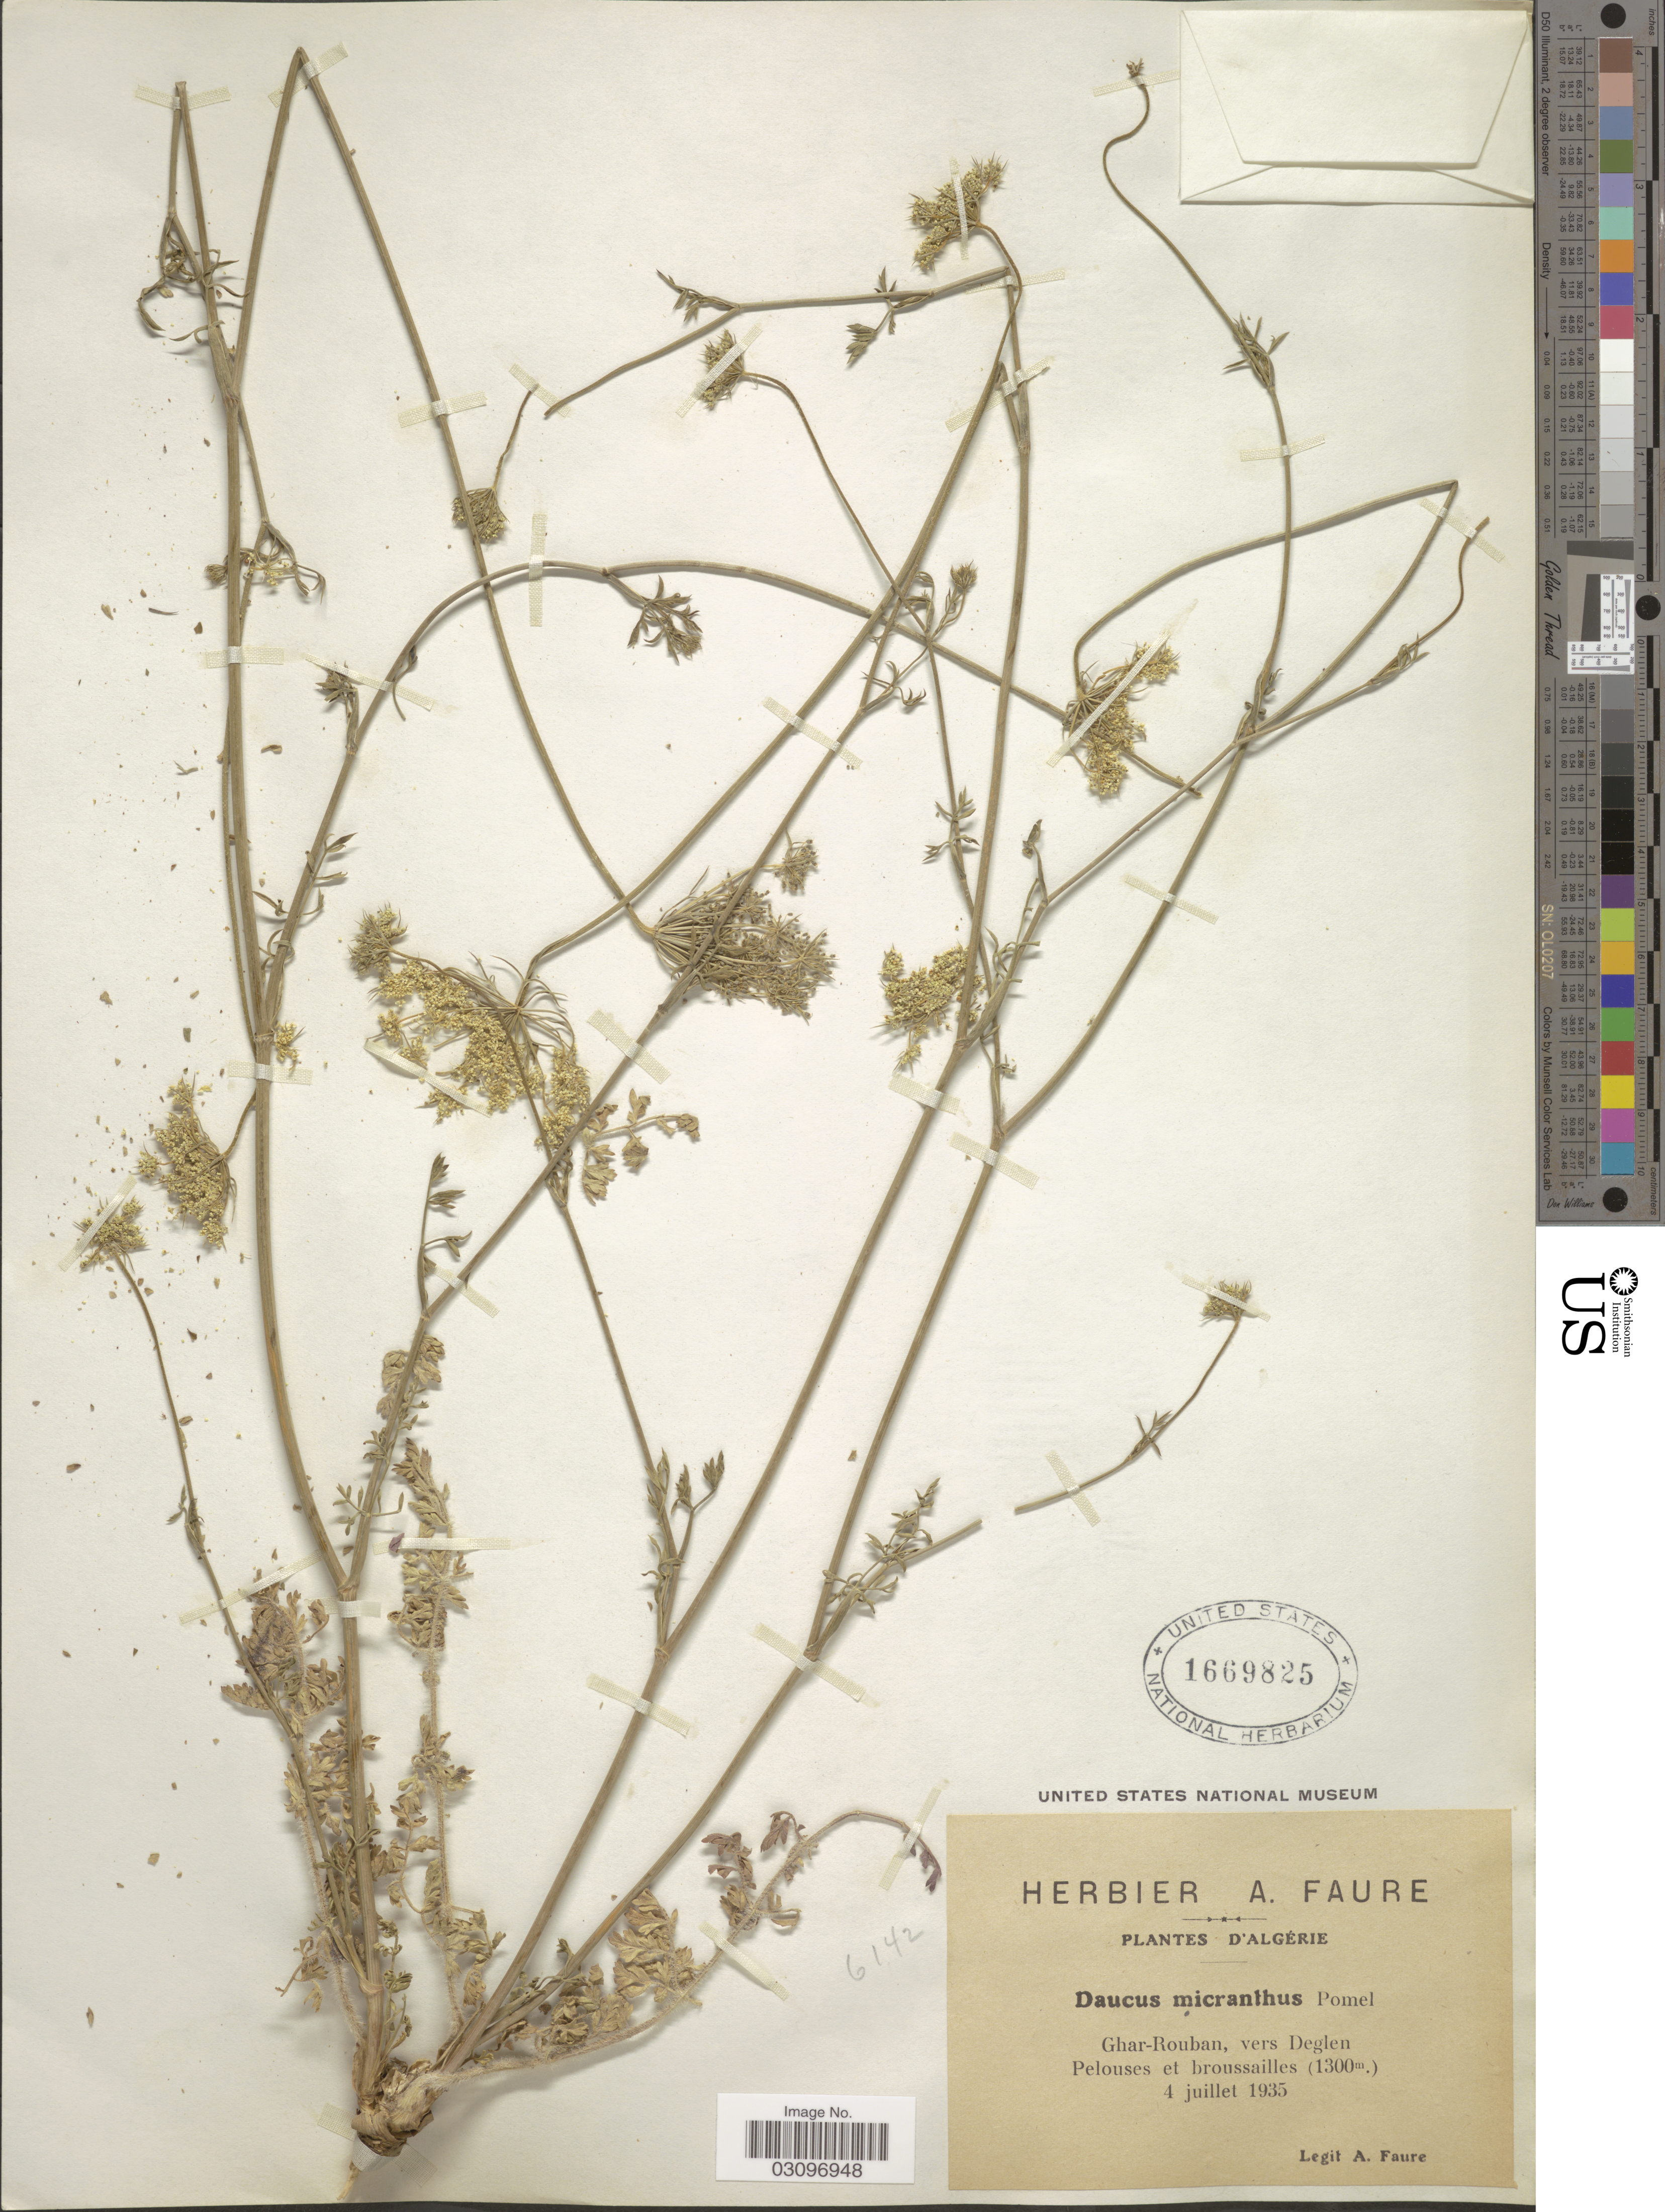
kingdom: Plantae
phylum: Tracheophyta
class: Magnoliopsida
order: Apiales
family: Apiaceae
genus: Daucus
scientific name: Daucus micranthus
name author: Pomel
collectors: A. Faure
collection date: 1935-07-04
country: Algeria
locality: Ghar-Rouban, vers Deglen.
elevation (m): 1300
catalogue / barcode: US 1669825